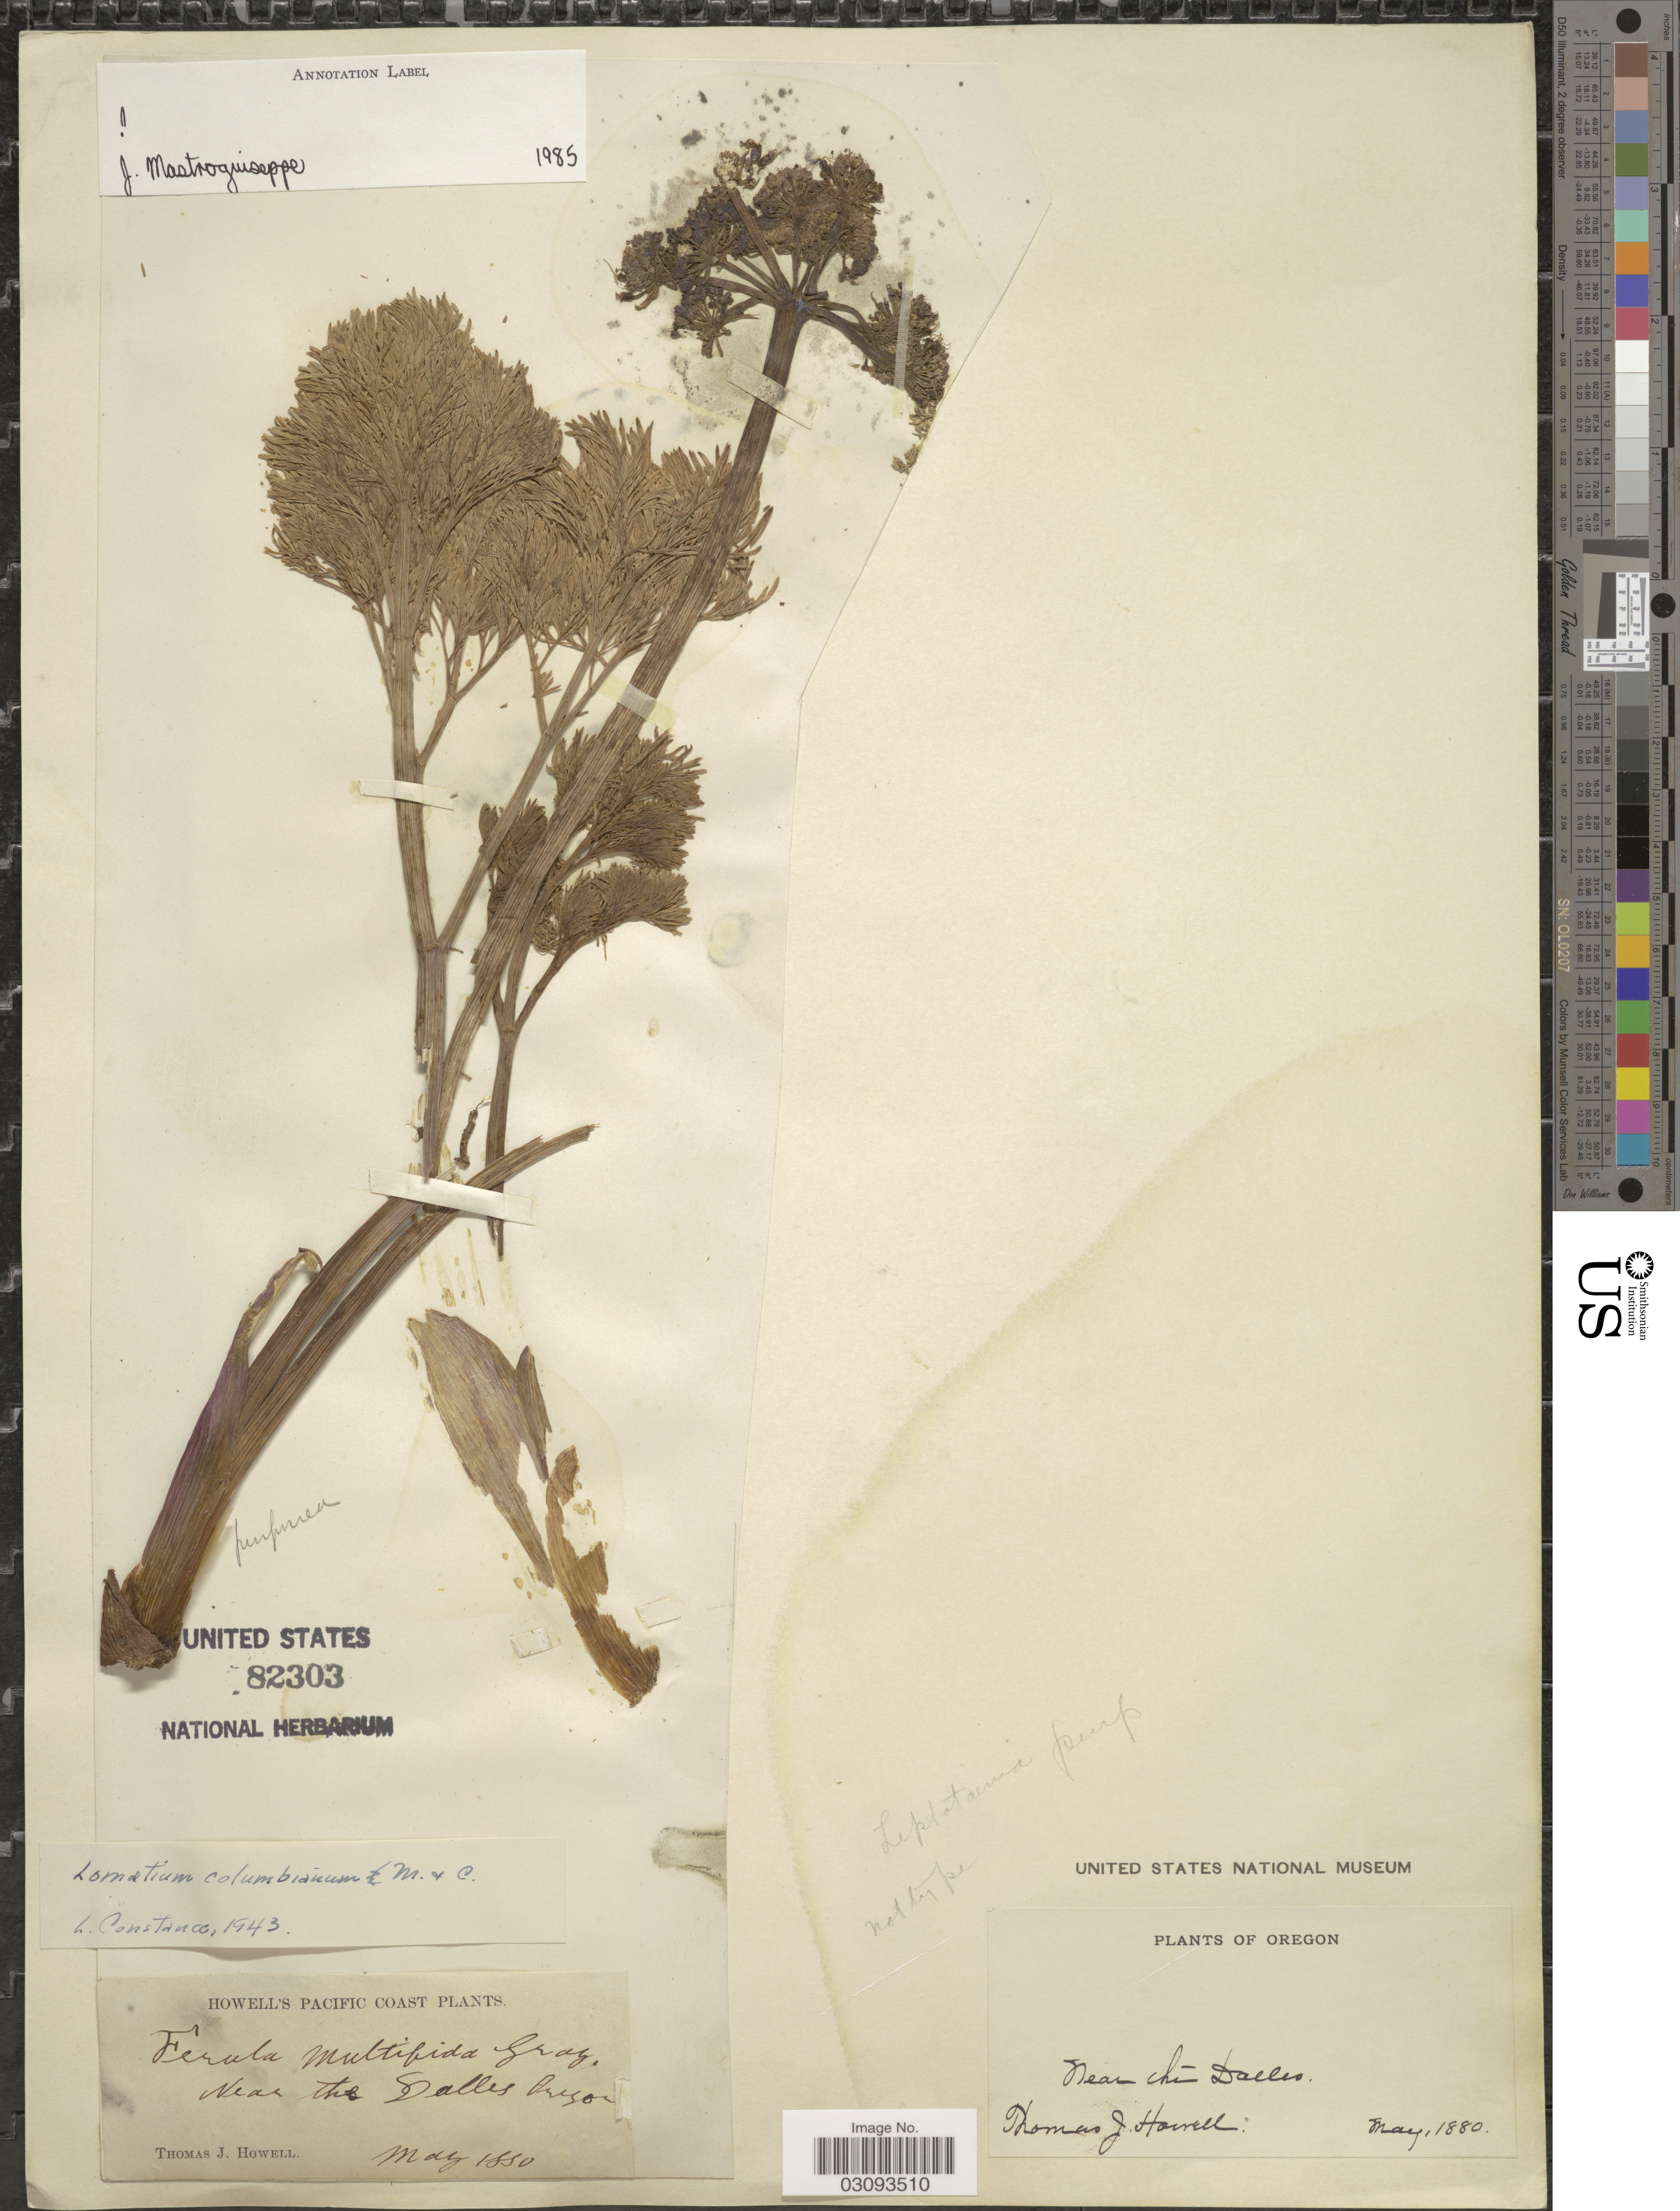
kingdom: Plantae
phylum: Tracheophyta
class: Magnoliopsida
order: Apiales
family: Apiaceae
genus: Lomatium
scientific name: Lomatium columbianum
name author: Mathias & Constance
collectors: T. J. Howell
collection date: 1880-05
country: United States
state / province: Oregon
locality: Near the Dallas. Pacific Coast.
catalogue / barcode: US 82303